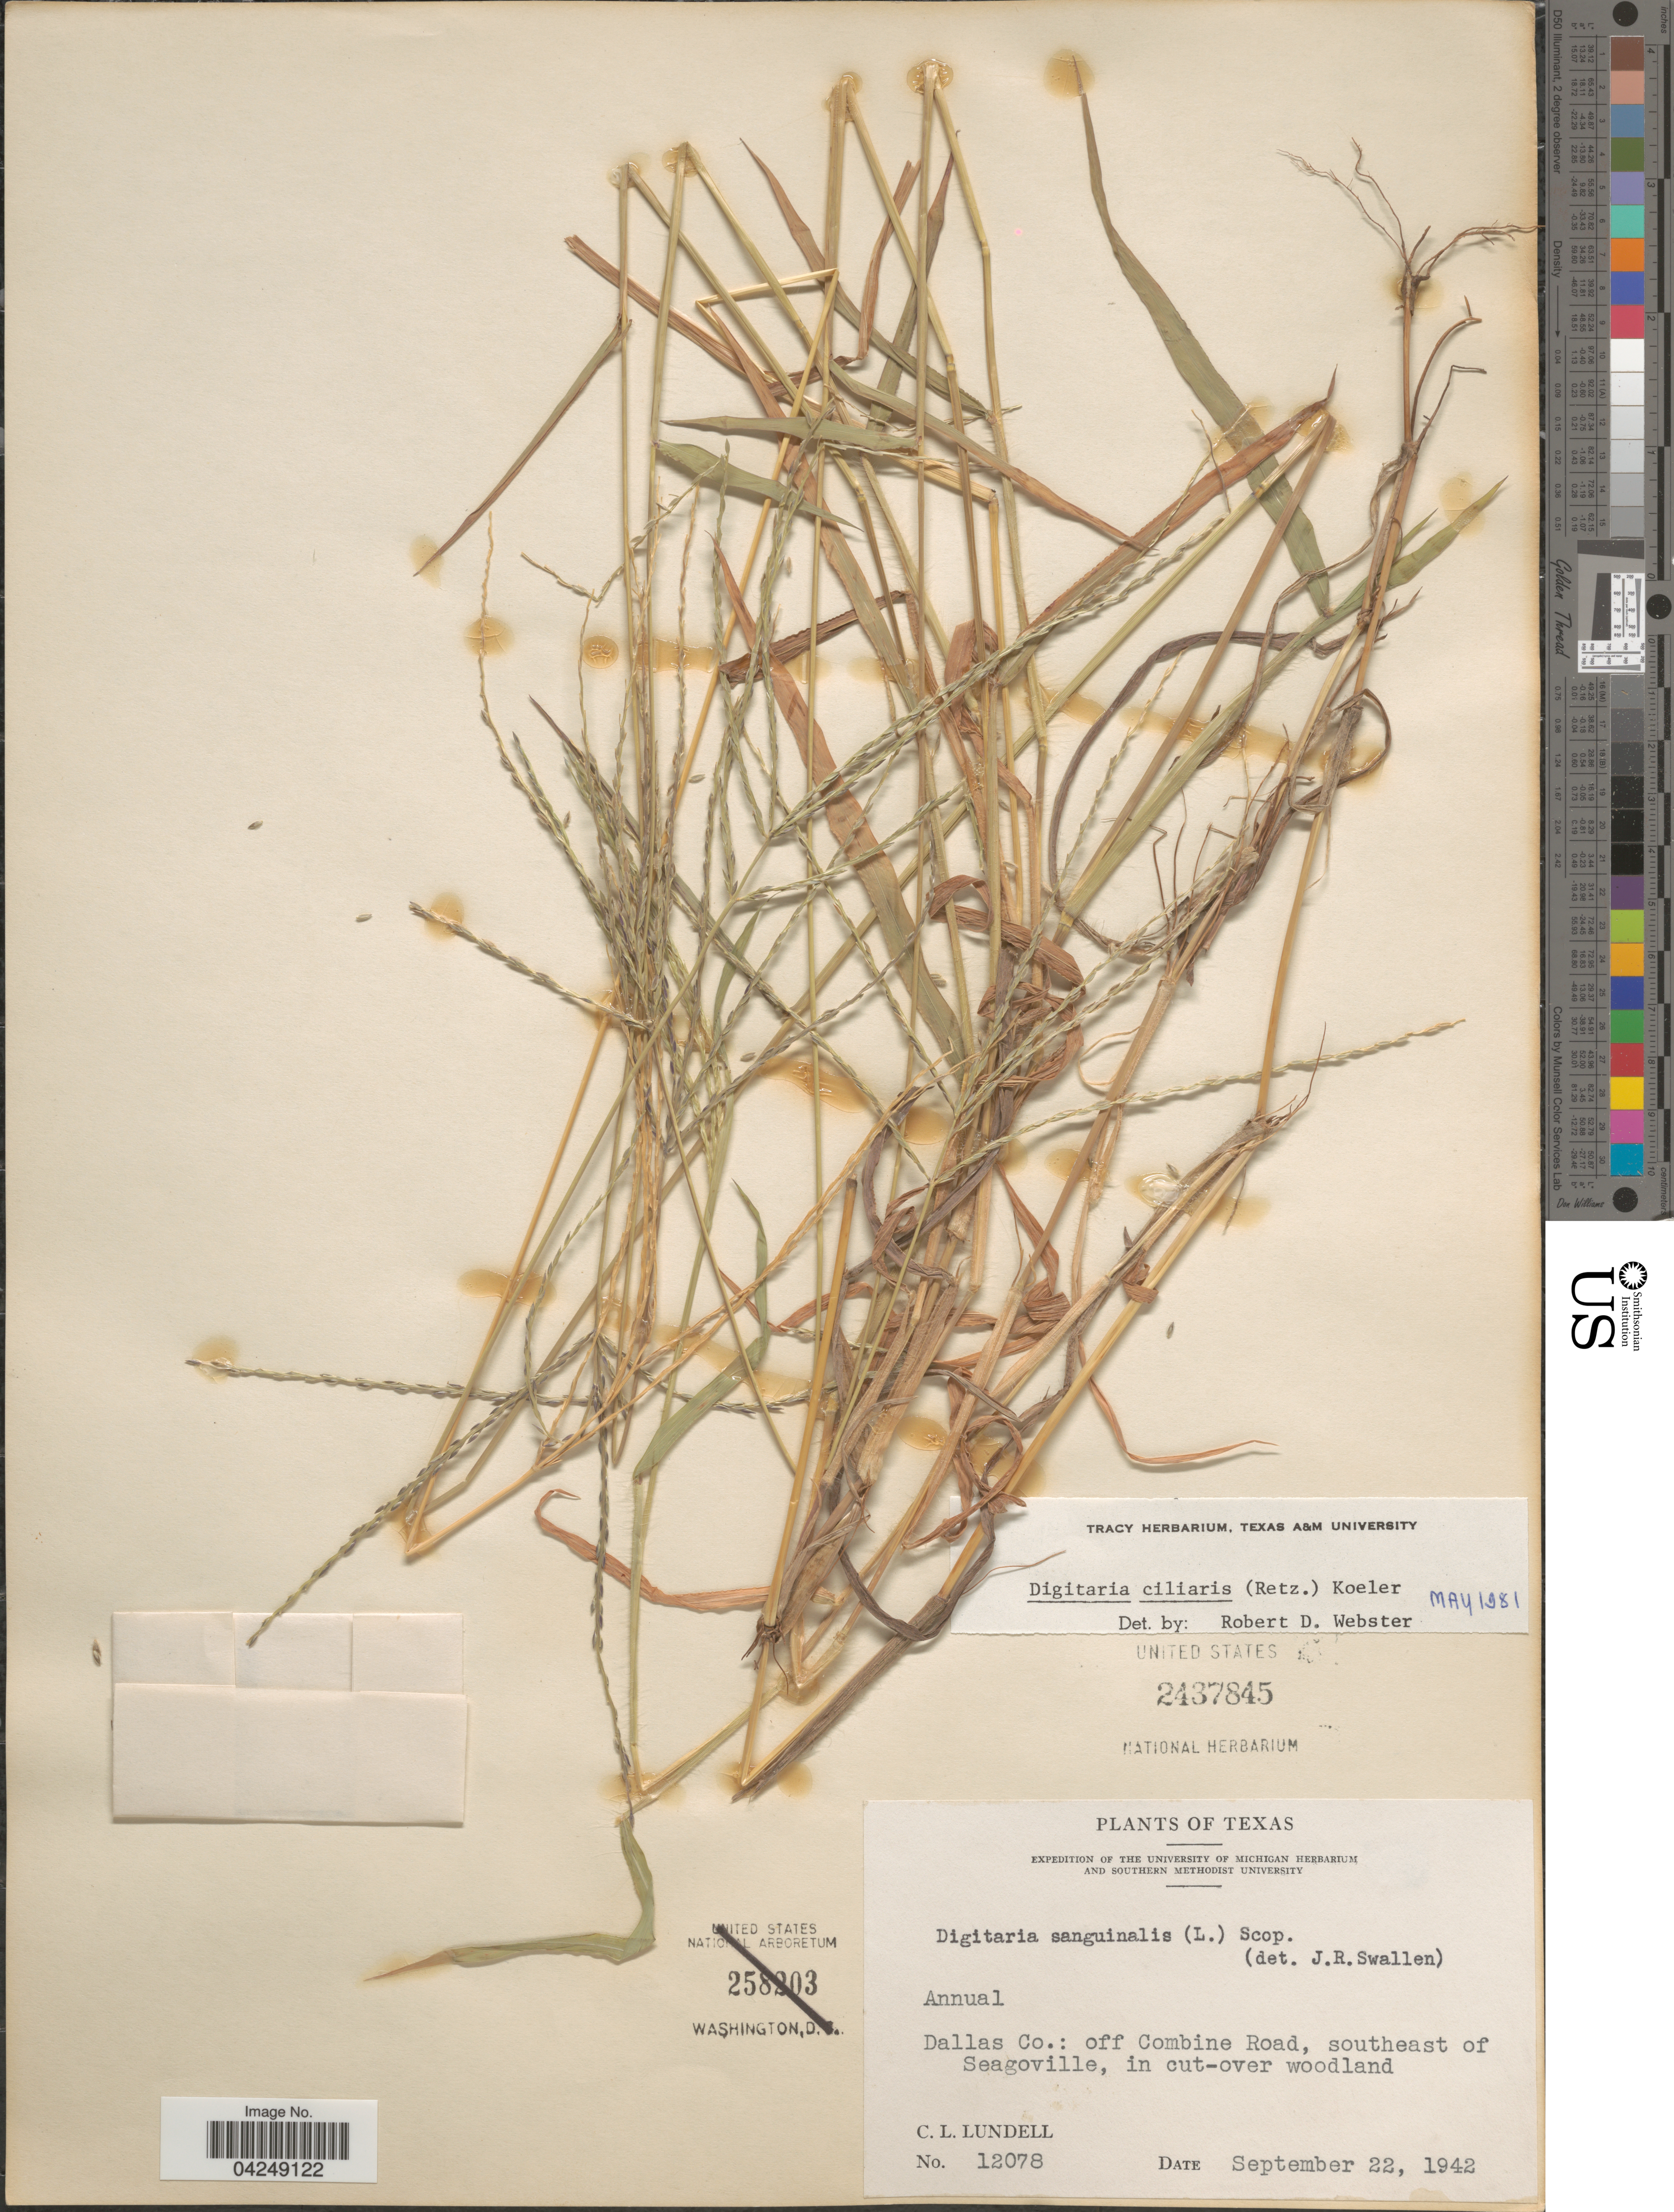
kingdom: Plantae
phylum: Tracheophyta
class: Liliopsida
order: Poales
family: Poaceae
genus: Digitaria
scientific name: Digitaria ciliaris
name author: (Retz.) Koeler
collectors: C. L. Lundell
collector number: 12078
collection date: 1942-09-22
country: United States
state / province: Texas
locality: Expedition of the University of Michigan Herbarium and Southern Methodist University. Dallas Co.: off Combine Road, southeast of Seagoville, in cut-over woodland.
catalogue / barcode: US 2437845